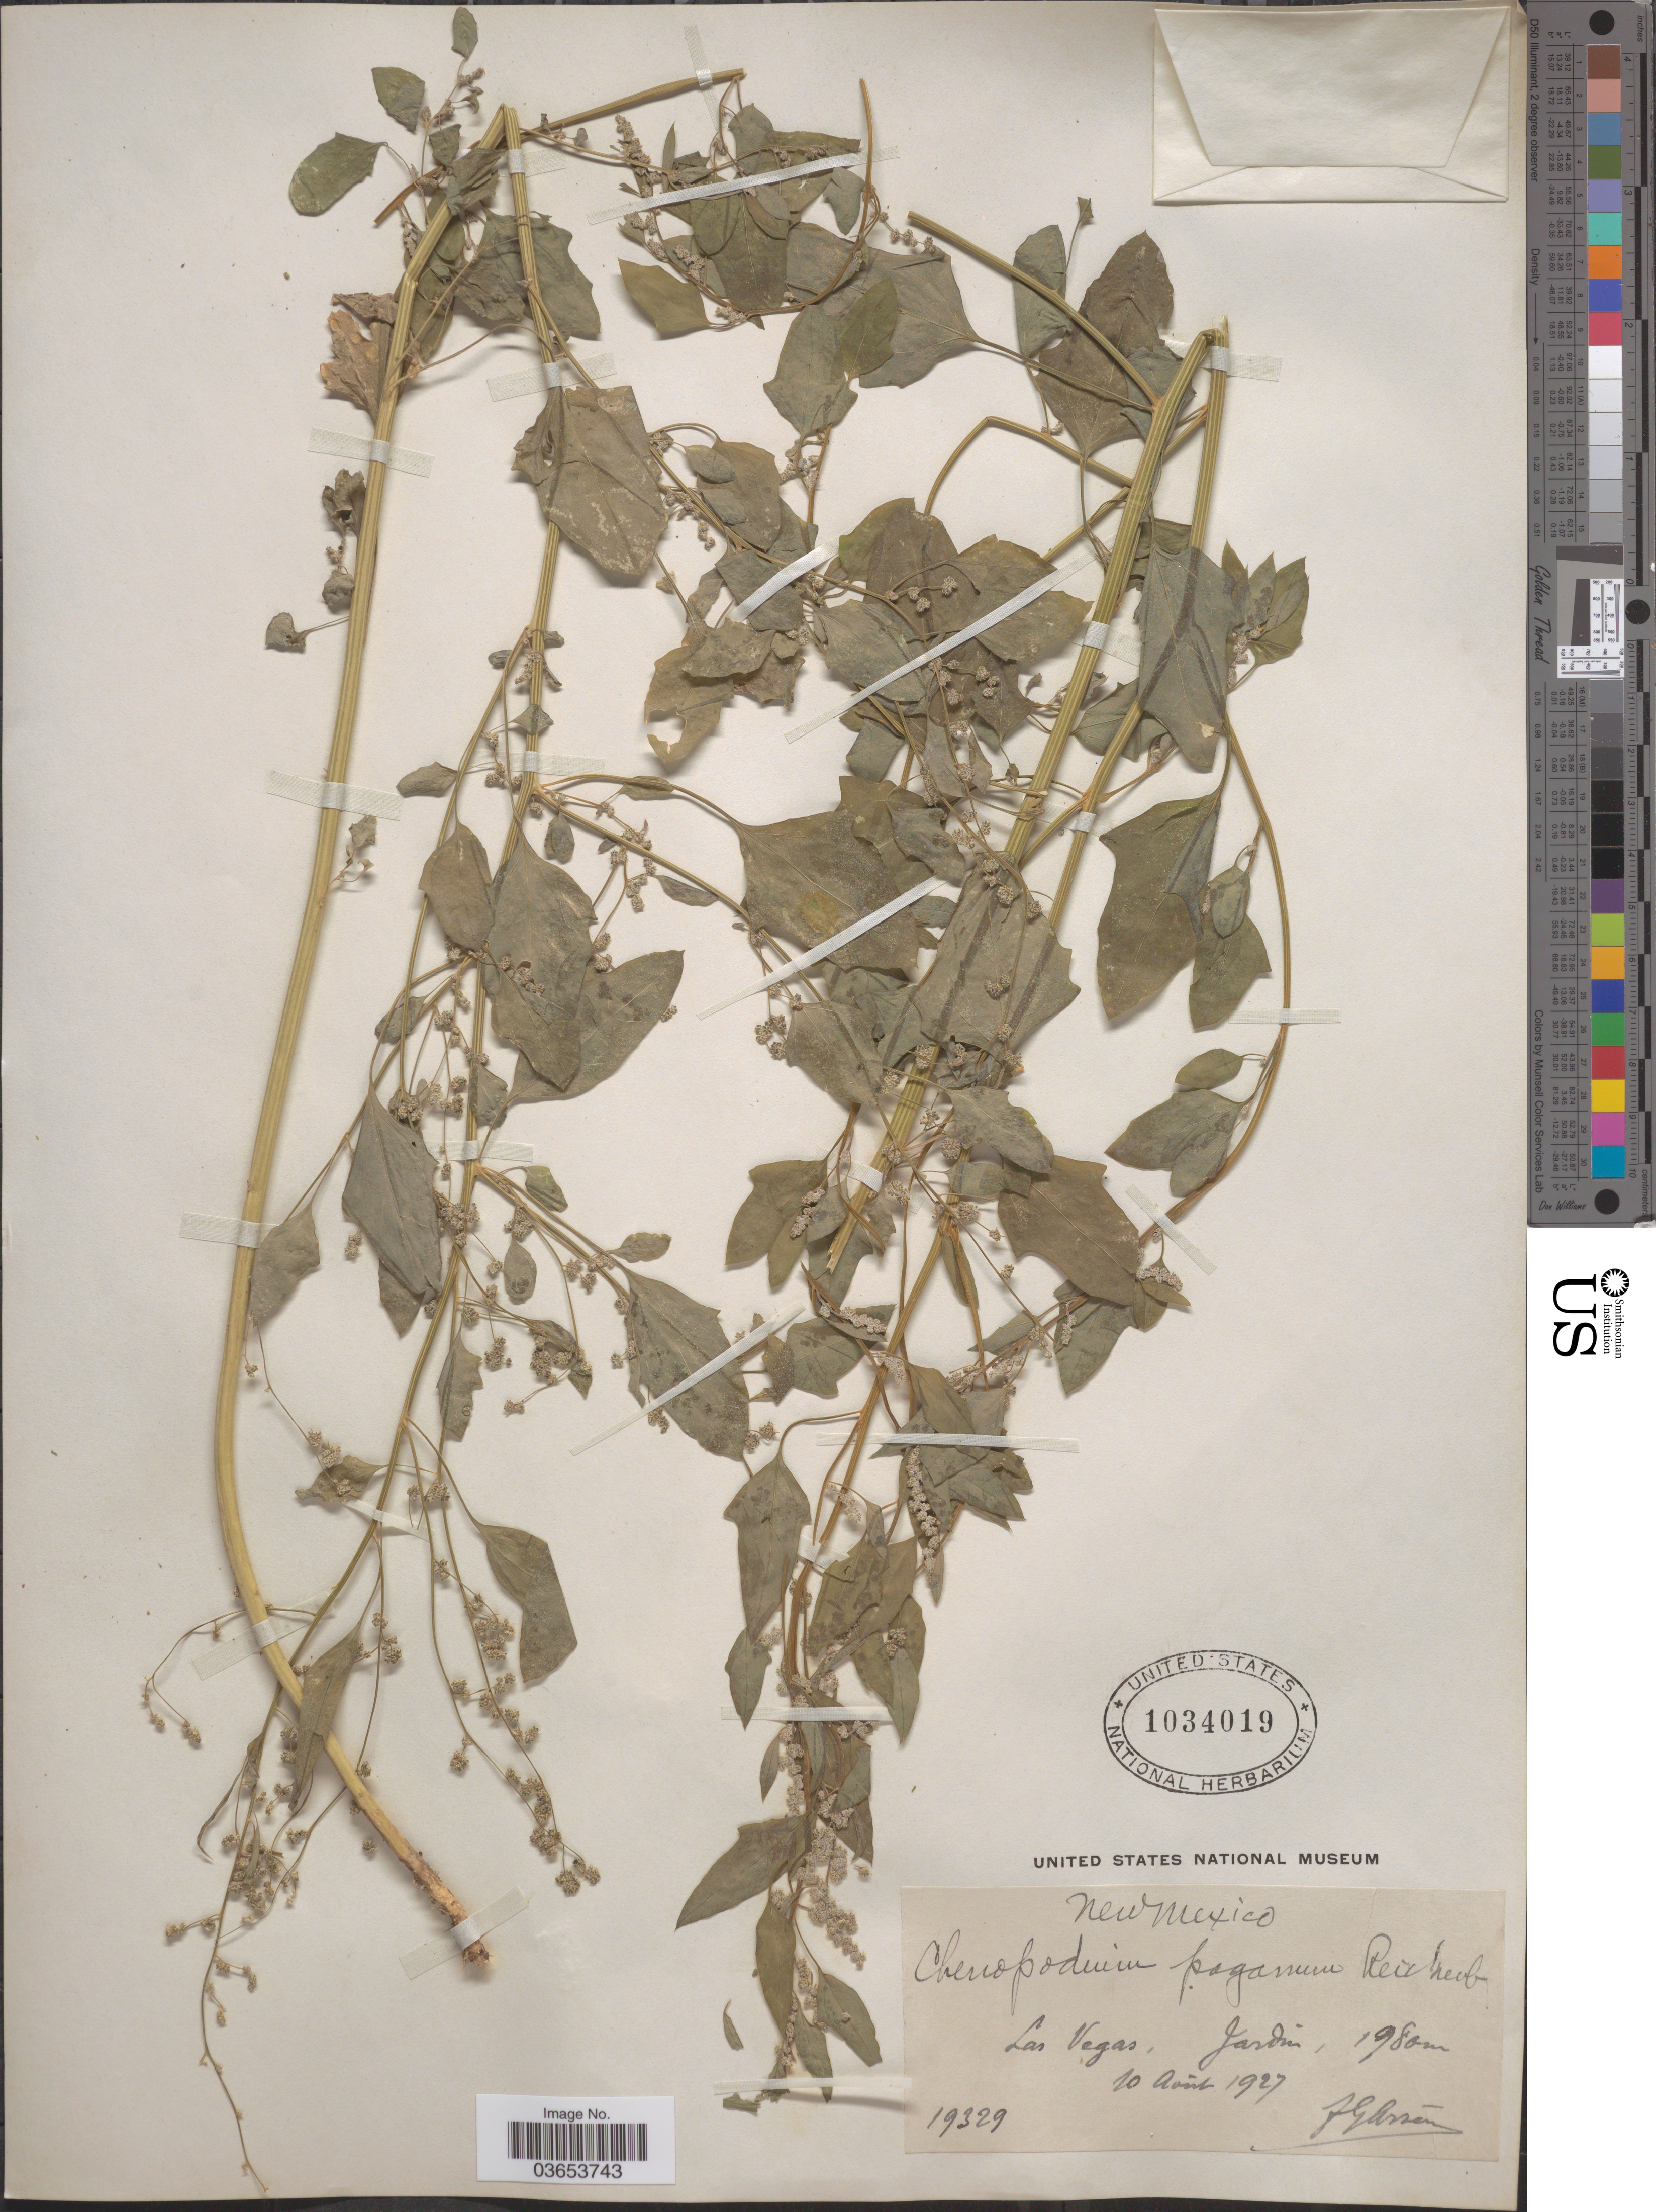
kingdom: Plantae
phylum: Tracheophyta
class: Magnoliopsida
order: Caryophyllales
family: Amaranthaceae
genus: Chenopodium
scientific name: Chenopodium paganum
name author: Rchb.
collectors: F. Arsène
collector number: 19329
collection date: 1927-08-20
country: United States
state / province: New Mexico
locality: Las Vegas, Jardin.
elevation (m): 1980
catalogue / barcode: US 1034019